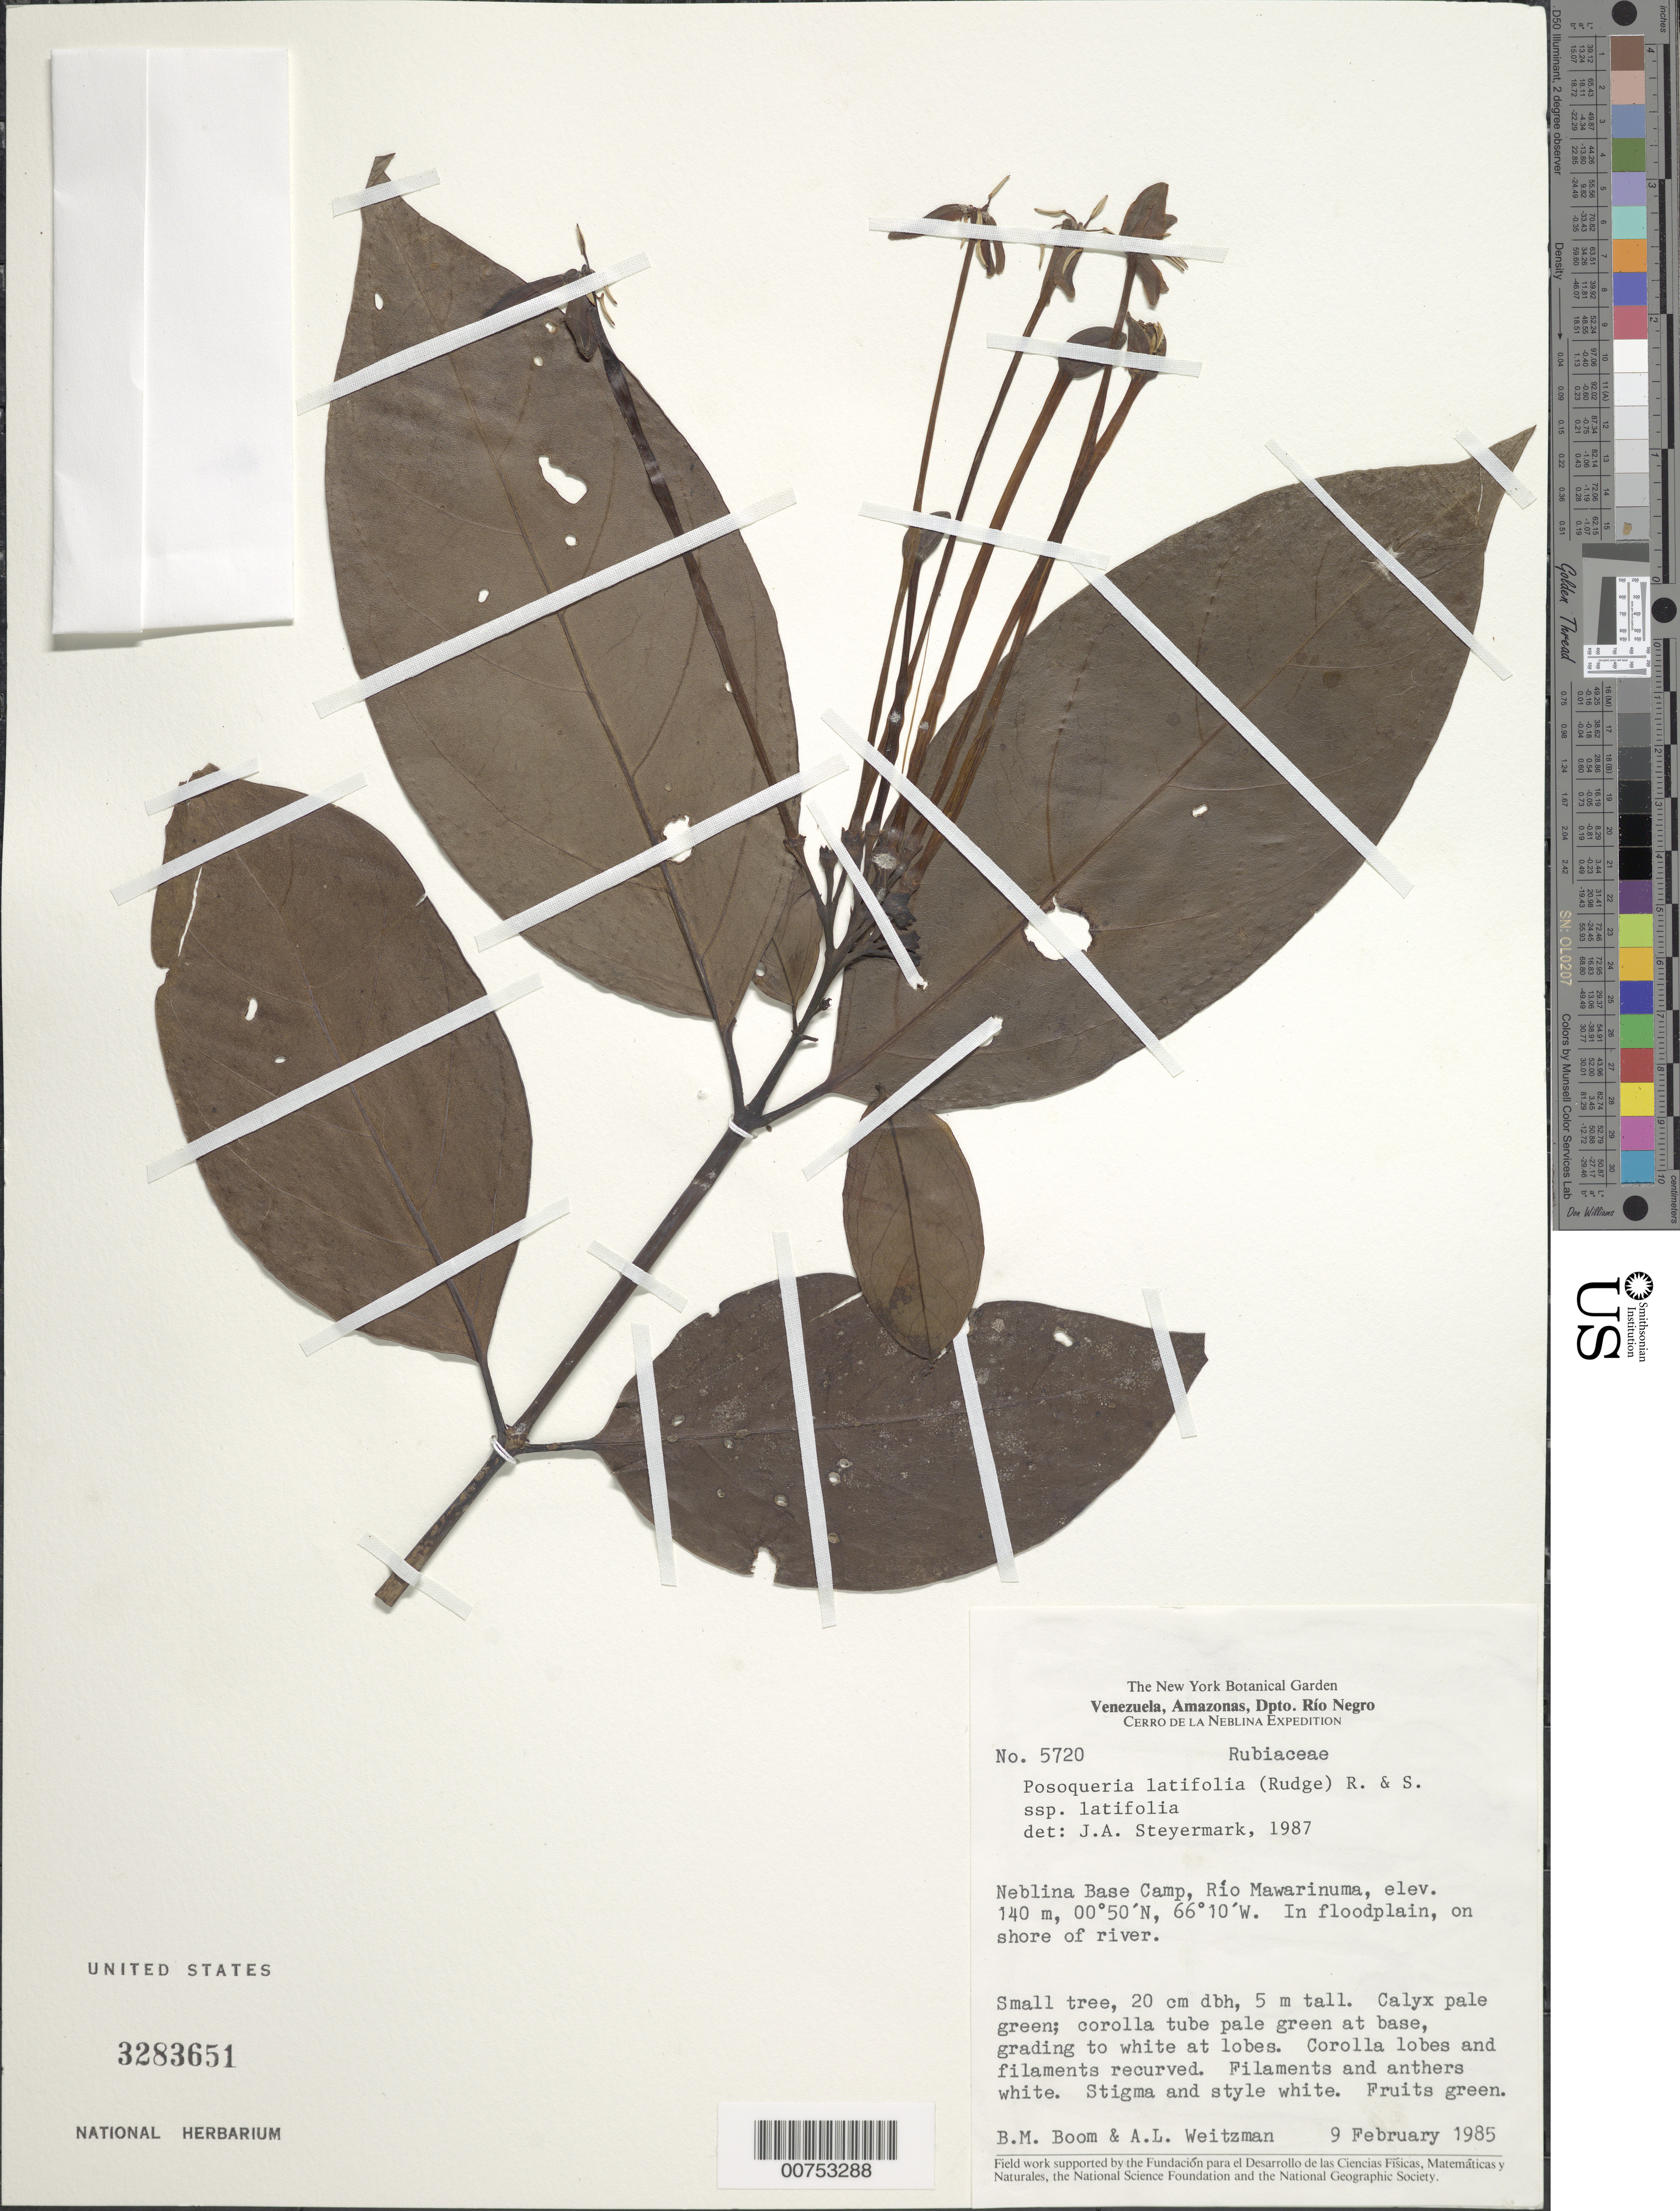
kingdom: Plantae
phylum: Tracheophyta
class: Magnoliopsida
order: Gentianales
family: Rubiaceae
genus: Posoqueria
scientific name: Posoqueria latifolia subsp. latifolia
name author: (Rudge) Roem. & Schult.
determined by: Steyermark, Julian A., (VEN)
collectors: B. M. Boom, A. L. Weitzman & W. R. Buck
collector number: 5720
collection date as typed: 9-Feb-85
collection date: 1985-02-09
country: Venezuela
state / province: Amazonas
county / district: Río Negro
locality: Cerro de la Neblina Base Camp, Río Mawarinuma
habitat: Floodplain, on shore of river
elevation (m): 140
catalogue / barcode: US 3283651